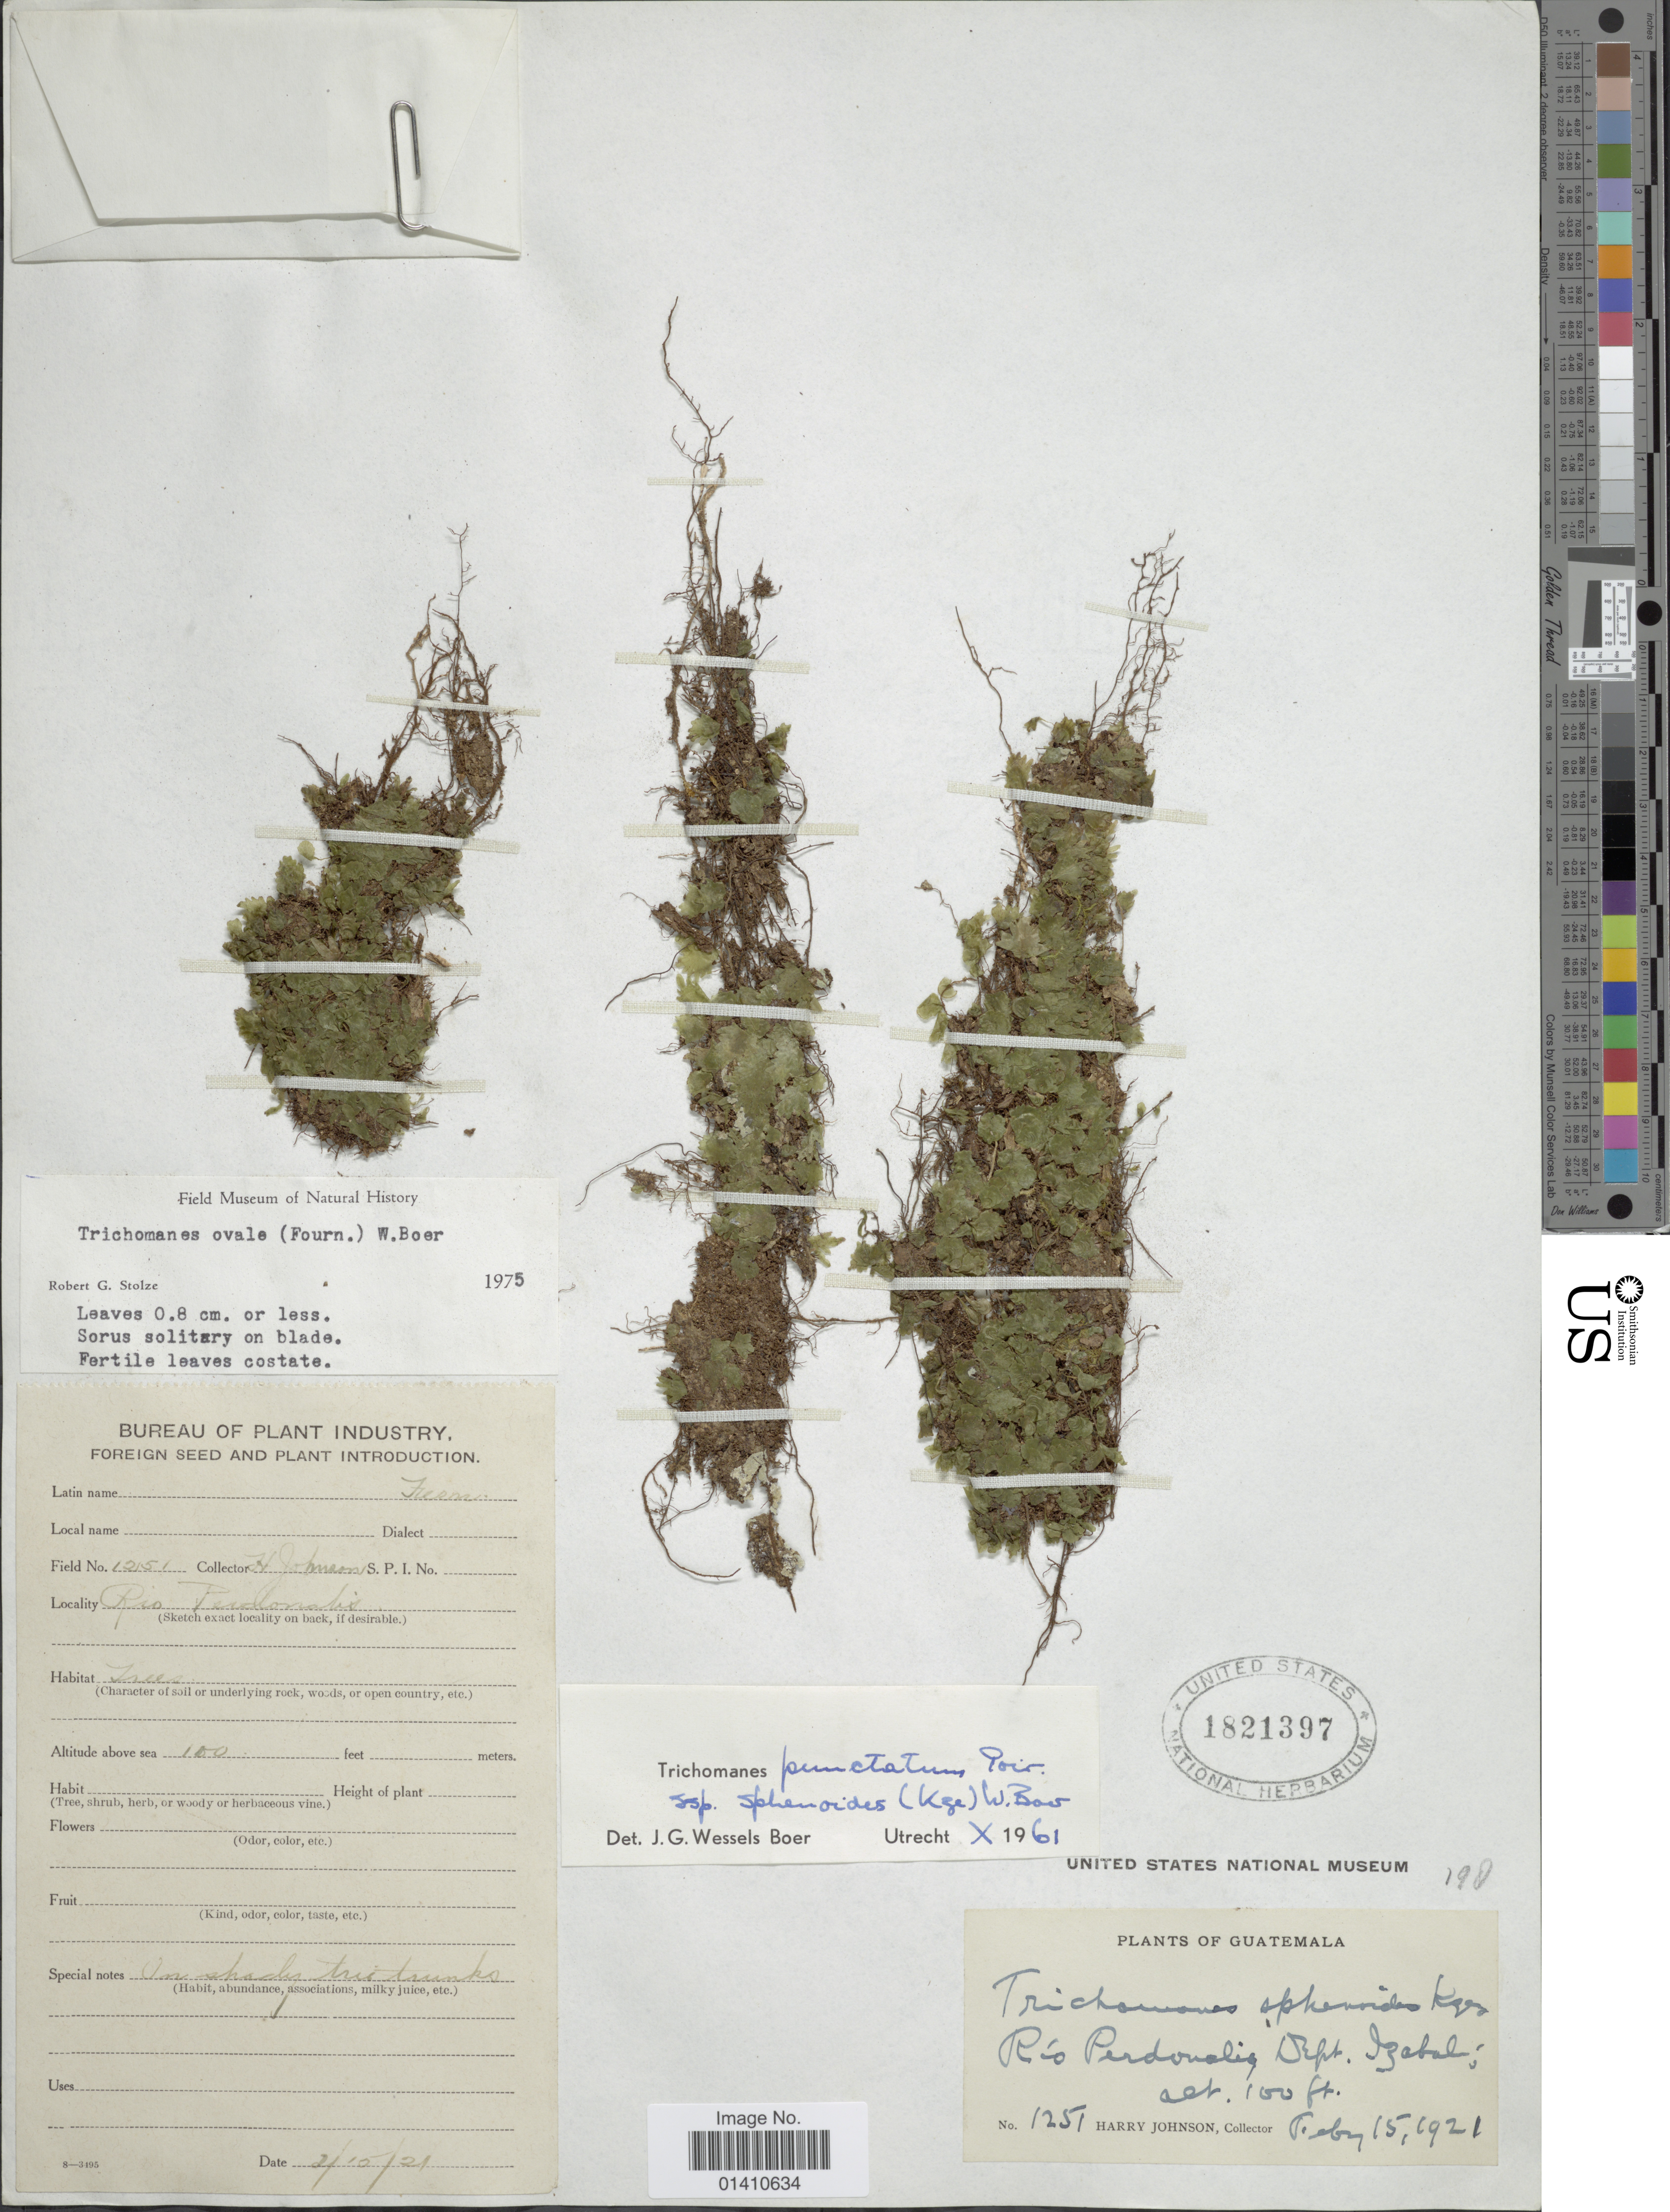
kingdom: Plantae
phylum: Tracheophyta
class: Polypodiopsida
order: Hymenophyllales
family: Hymenophyllaceae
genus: Didymoglossum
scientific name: Didymoglossum ovale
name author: E. Fourn.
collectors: H. Johnson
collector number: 1251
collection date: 1921-02-15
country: Guatemala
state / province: Izabal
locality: Rio Perdonalis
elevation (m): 30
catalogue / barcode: US 1821397